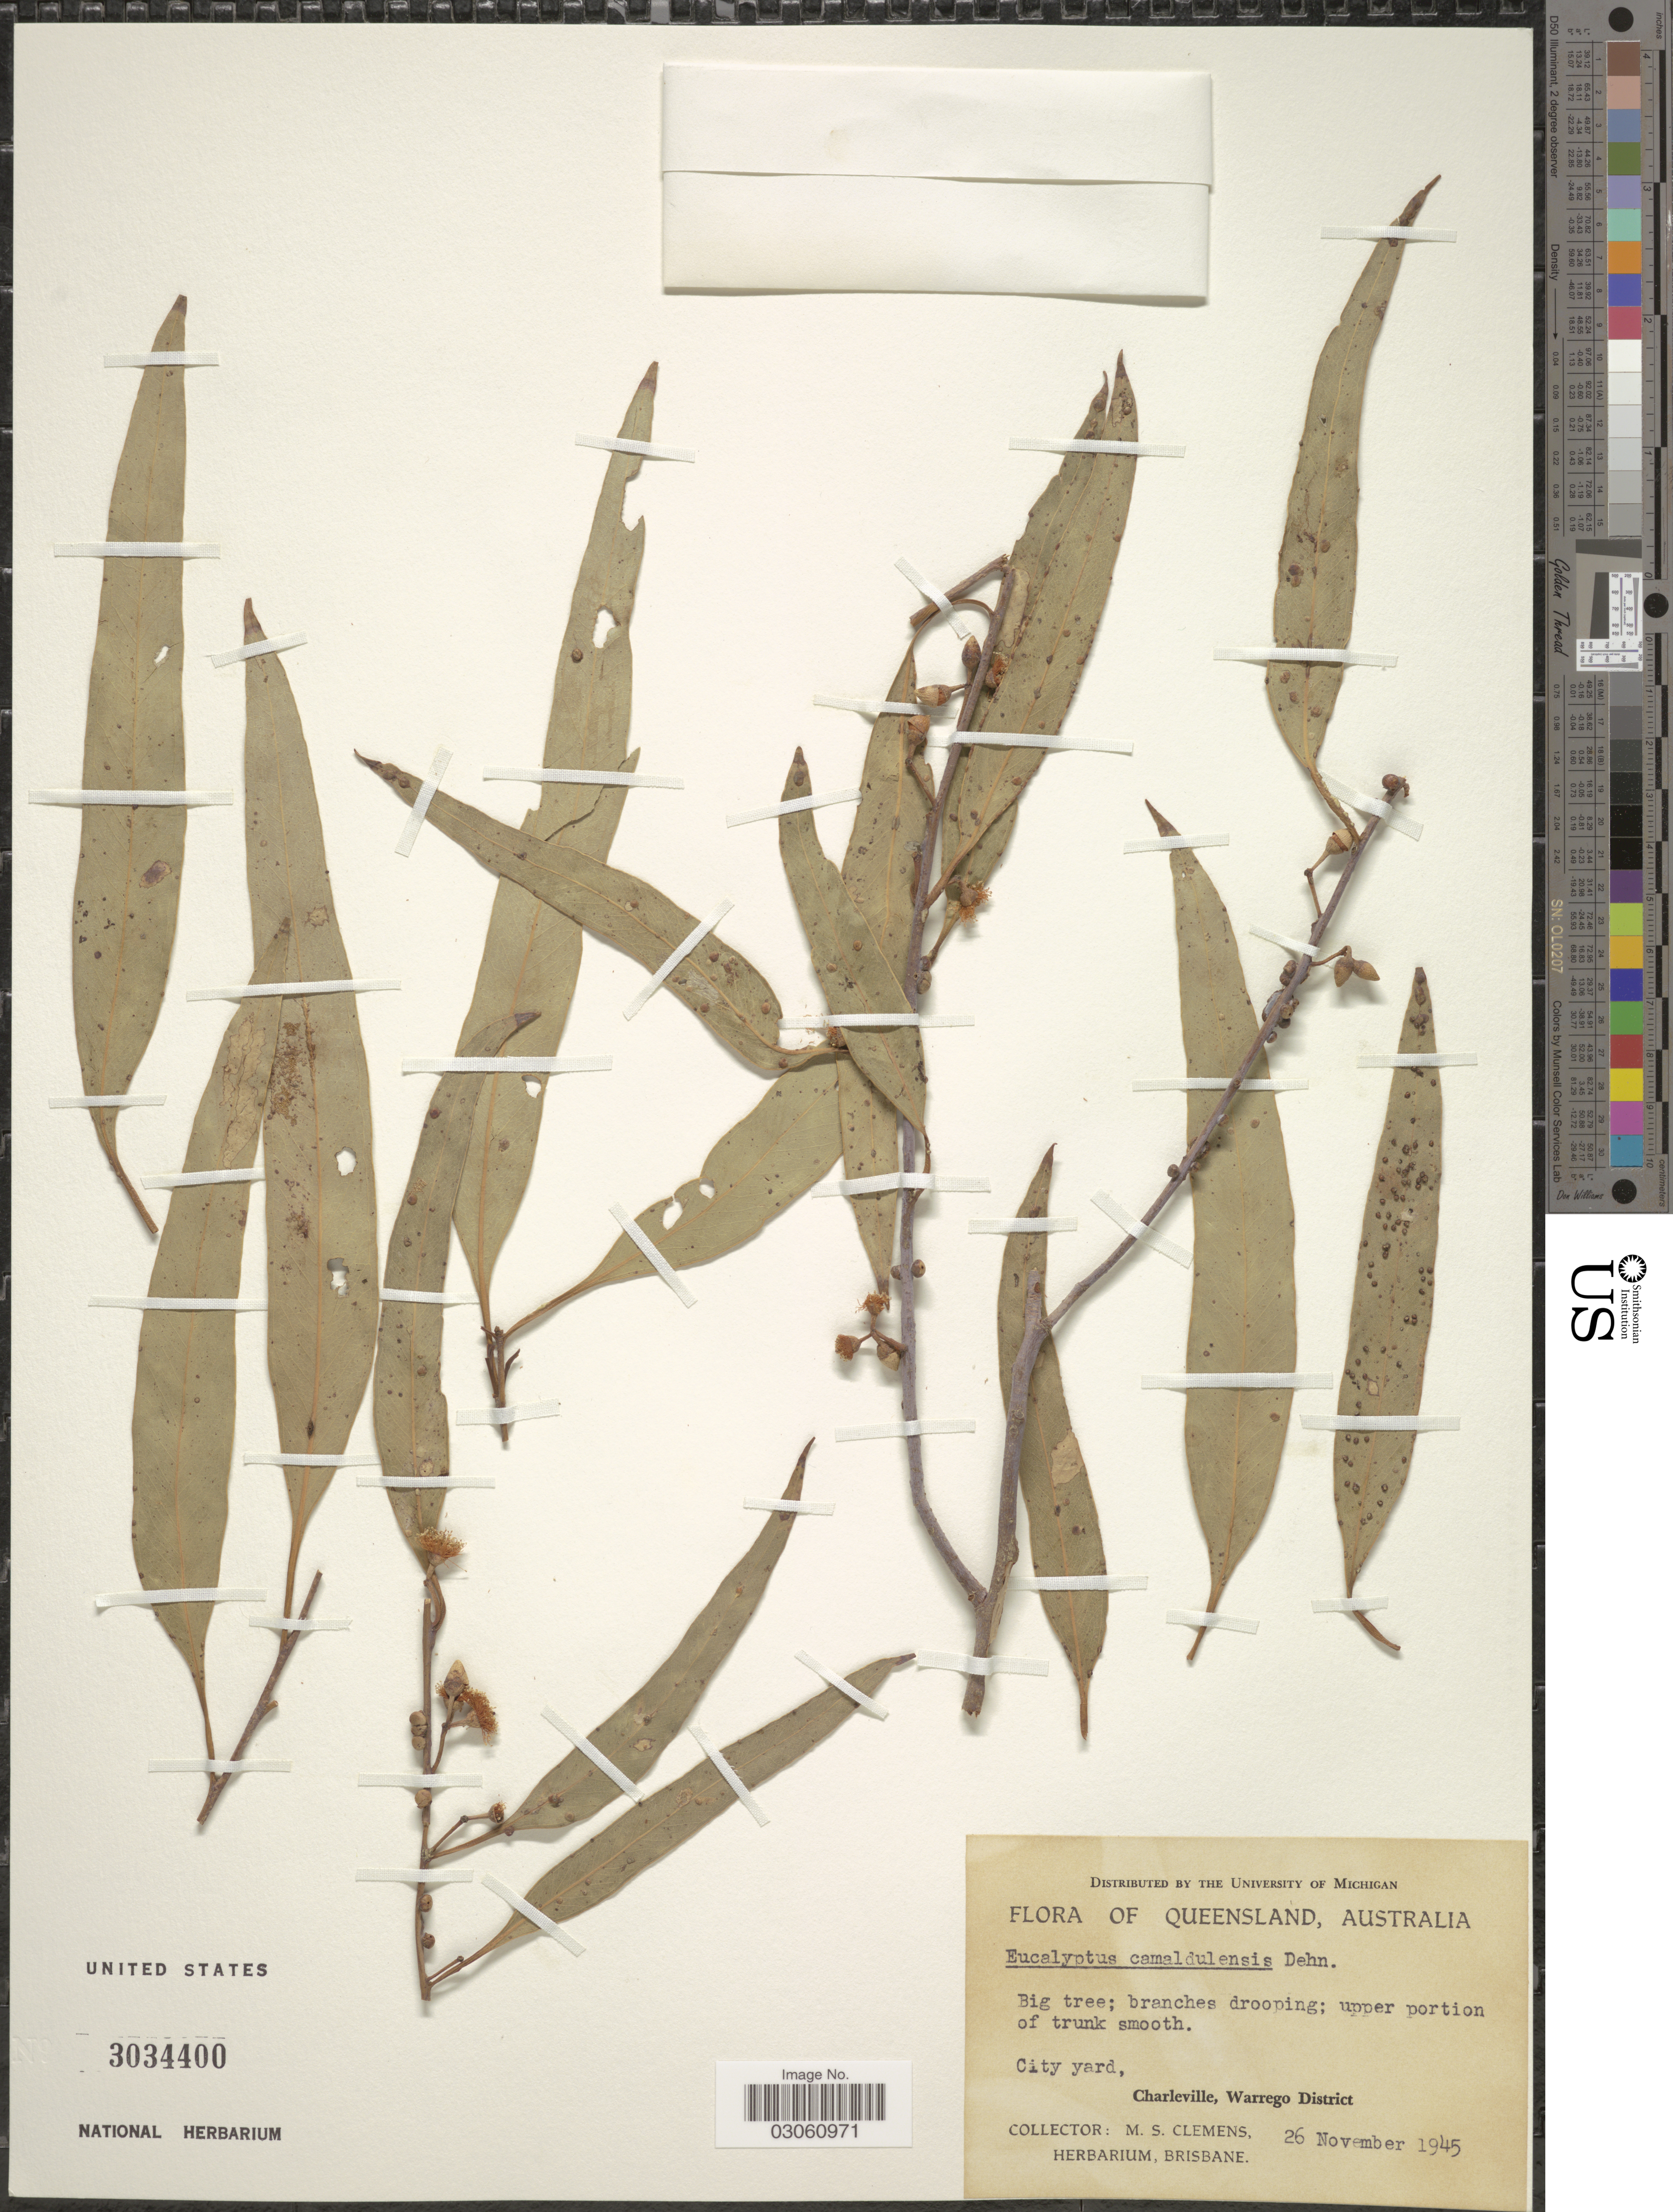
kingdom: Plantae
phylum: Tracheophyta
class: Magnoliopsida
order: Myrtales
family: Myrtaceae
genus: Eucalyptus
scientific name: Eucalyptus camaldulensis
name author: Dehnh.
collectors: M. S. Clemens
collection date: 1945-11-26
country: Australia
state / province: Queensland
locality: Queensland, City yard, Charleville, Warrego District.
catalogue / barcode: US 3034400